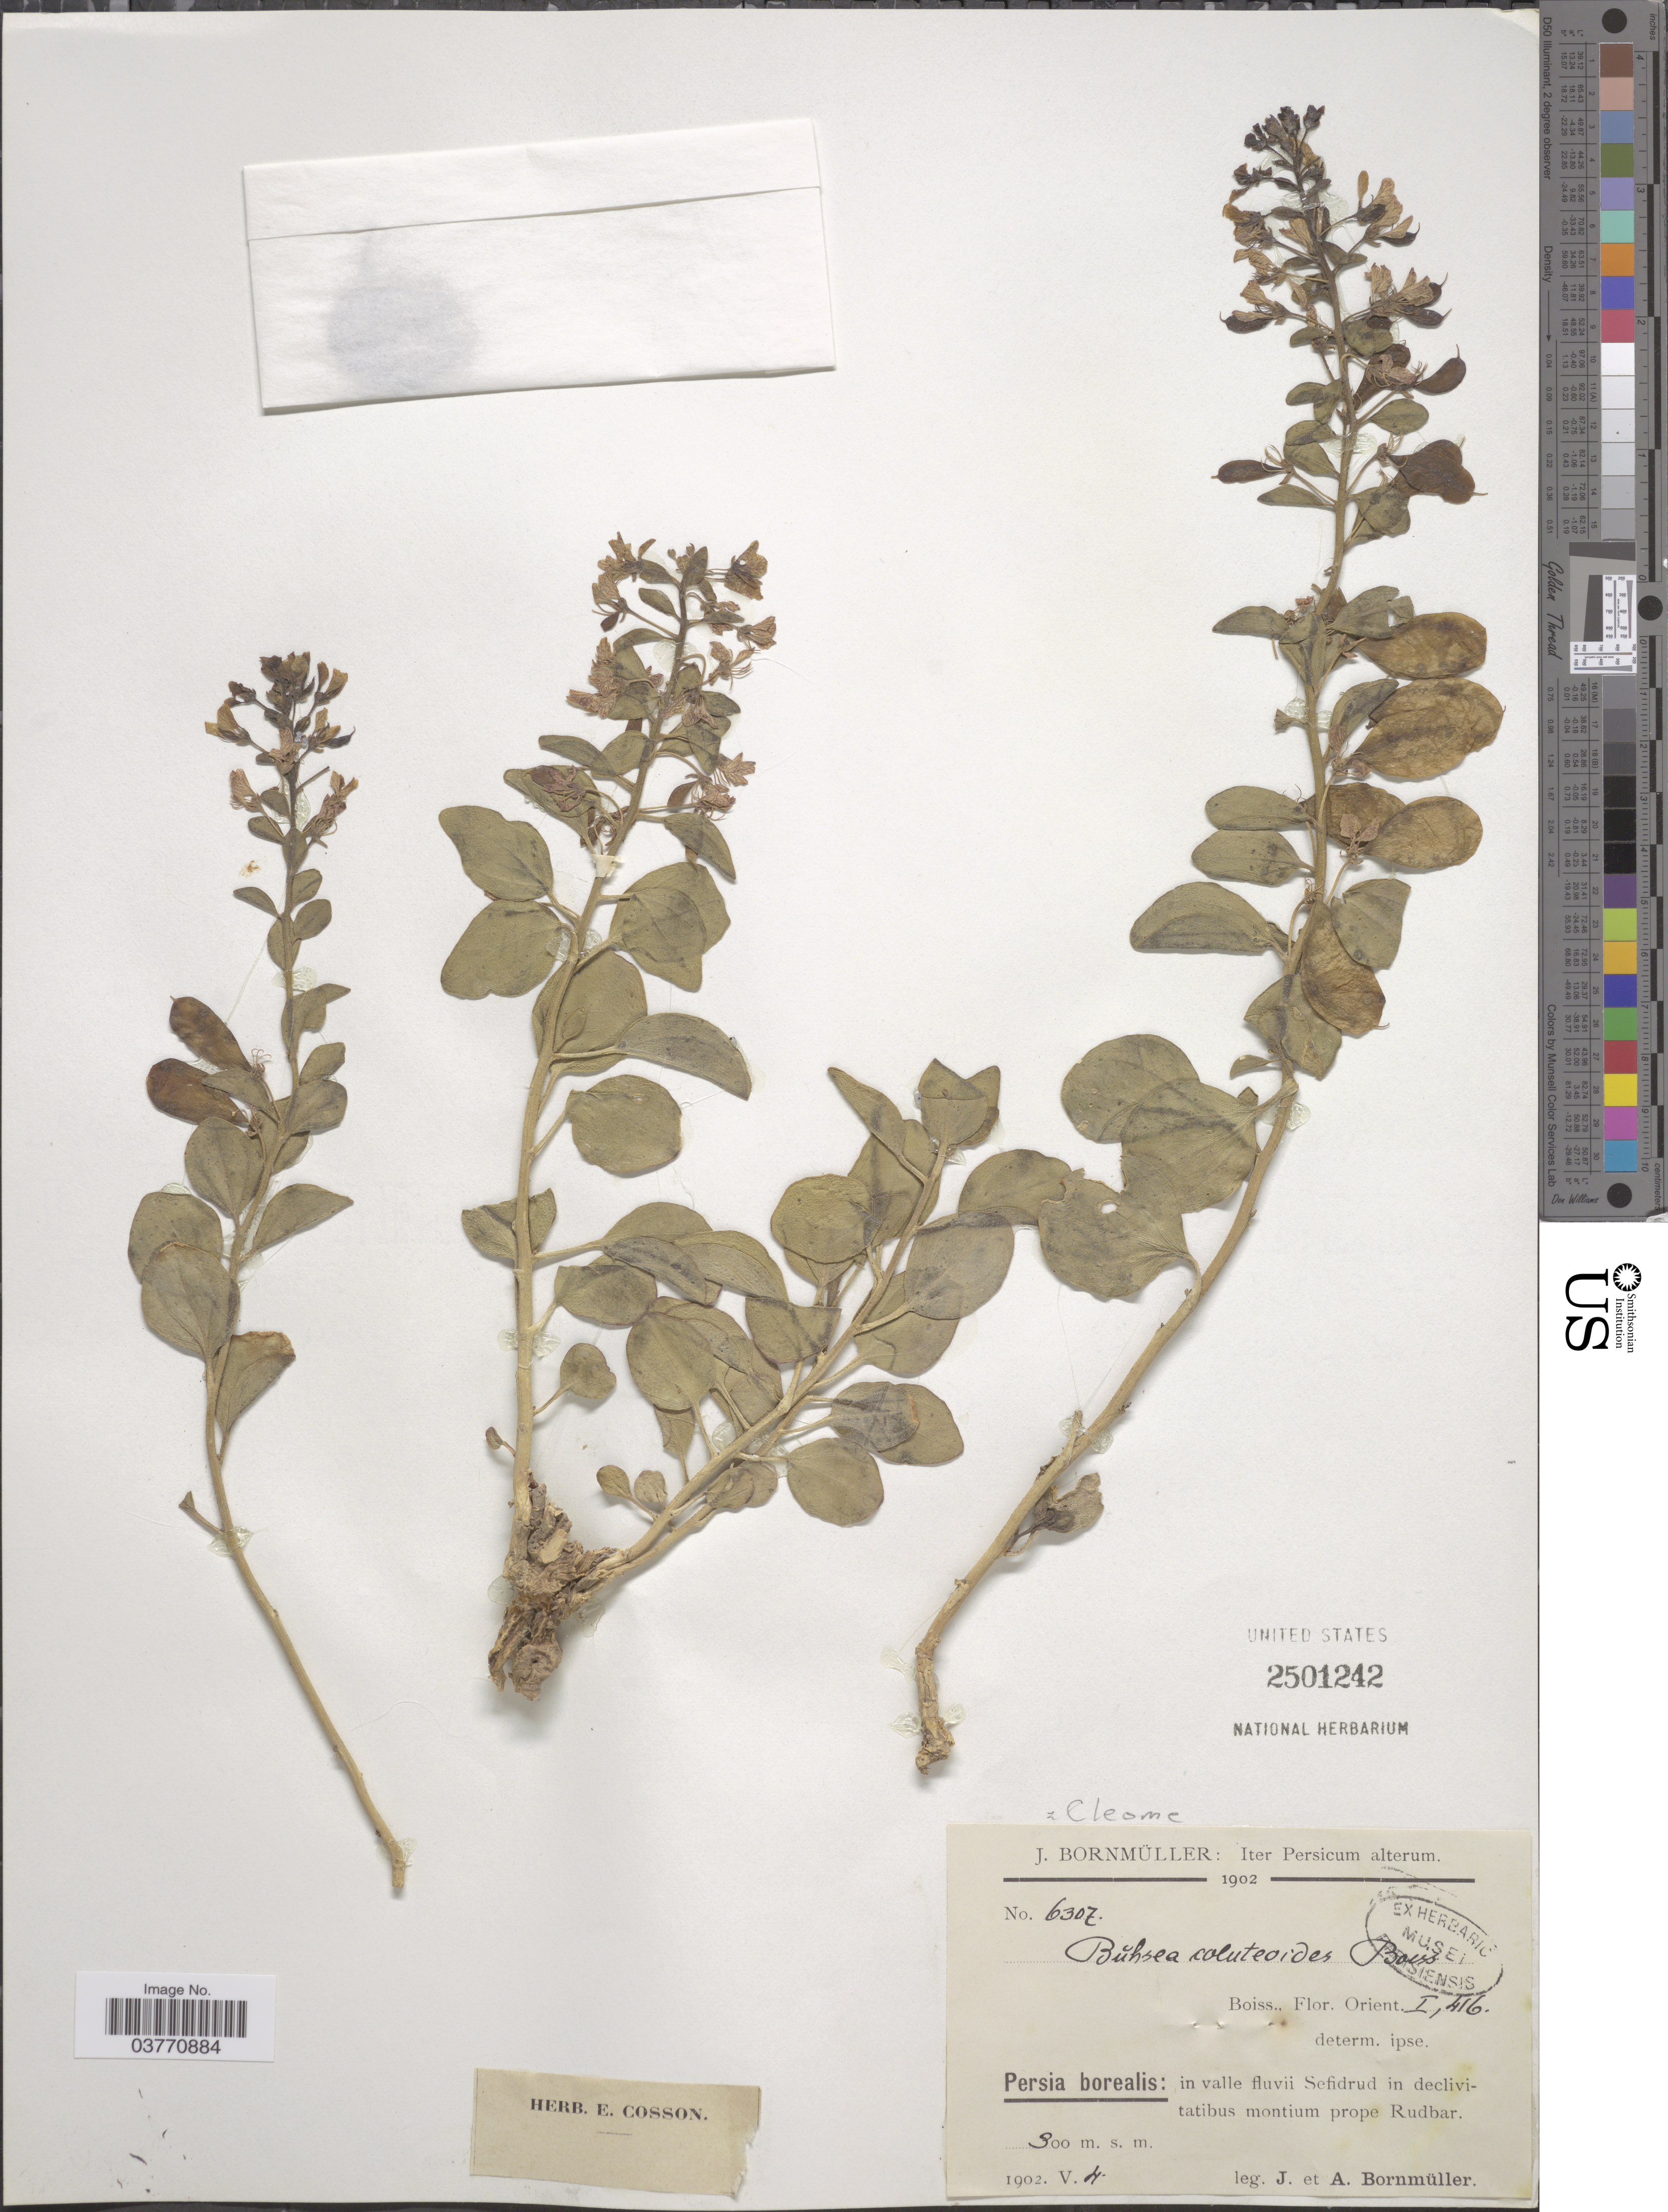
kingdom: Plantae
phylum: Tracheophyta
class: Magnoliopsida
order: Brassicales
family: Cleomaceae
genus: Cleome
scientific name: Cleome coluteoides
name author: Boiss.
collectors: J. Bornmüller & A. Bornmüller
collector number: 6307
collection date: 1902-05-04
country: Iran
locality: Iter Persicum alterum. Persia borealis: in valle fluvii Sefidrud in declivitatibus montium prope Rudbar.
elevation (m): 300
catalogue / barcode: US 2501242